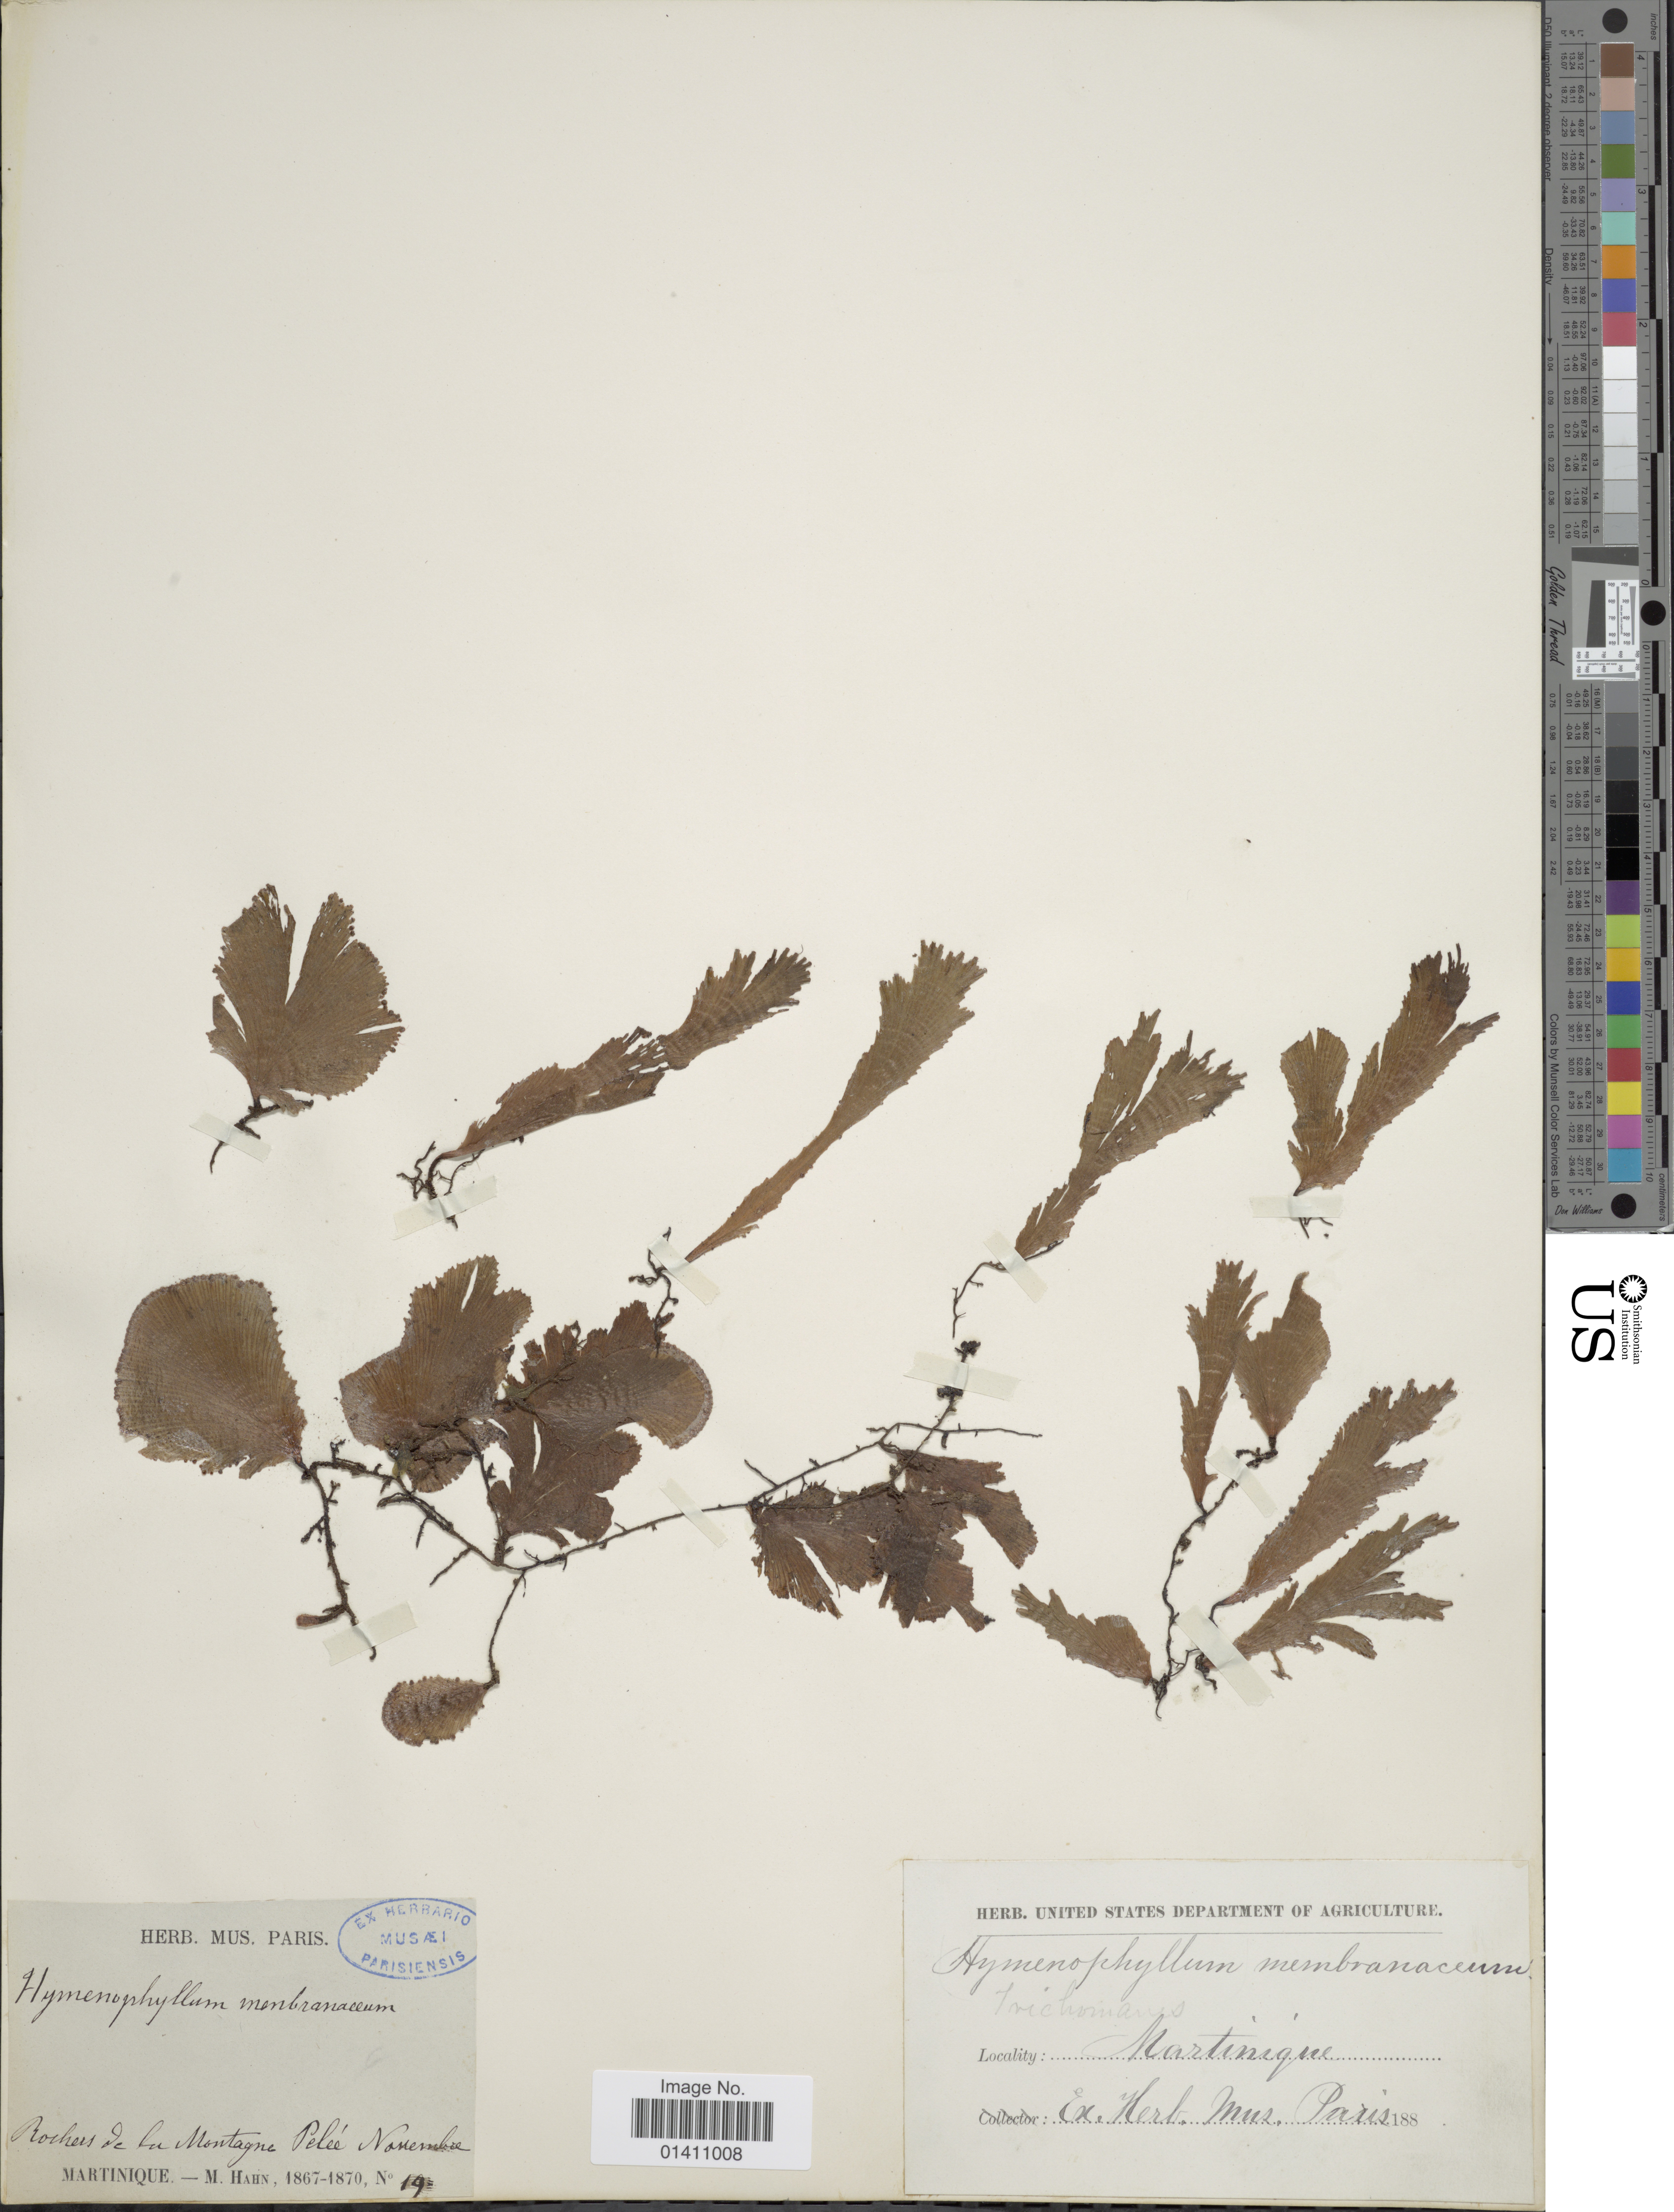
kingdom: Plantae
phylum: Tracheophyta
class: Polypodiopsida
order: Hymenophyllales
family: Hymenophyllaceae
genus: Didymoglossum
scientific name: Didymoglossum membranaceum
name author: (L.) Vareschi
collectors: M. Hahn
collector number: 14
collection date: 1867/1870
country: Martinique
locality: Rochers de la Montagne Pelee